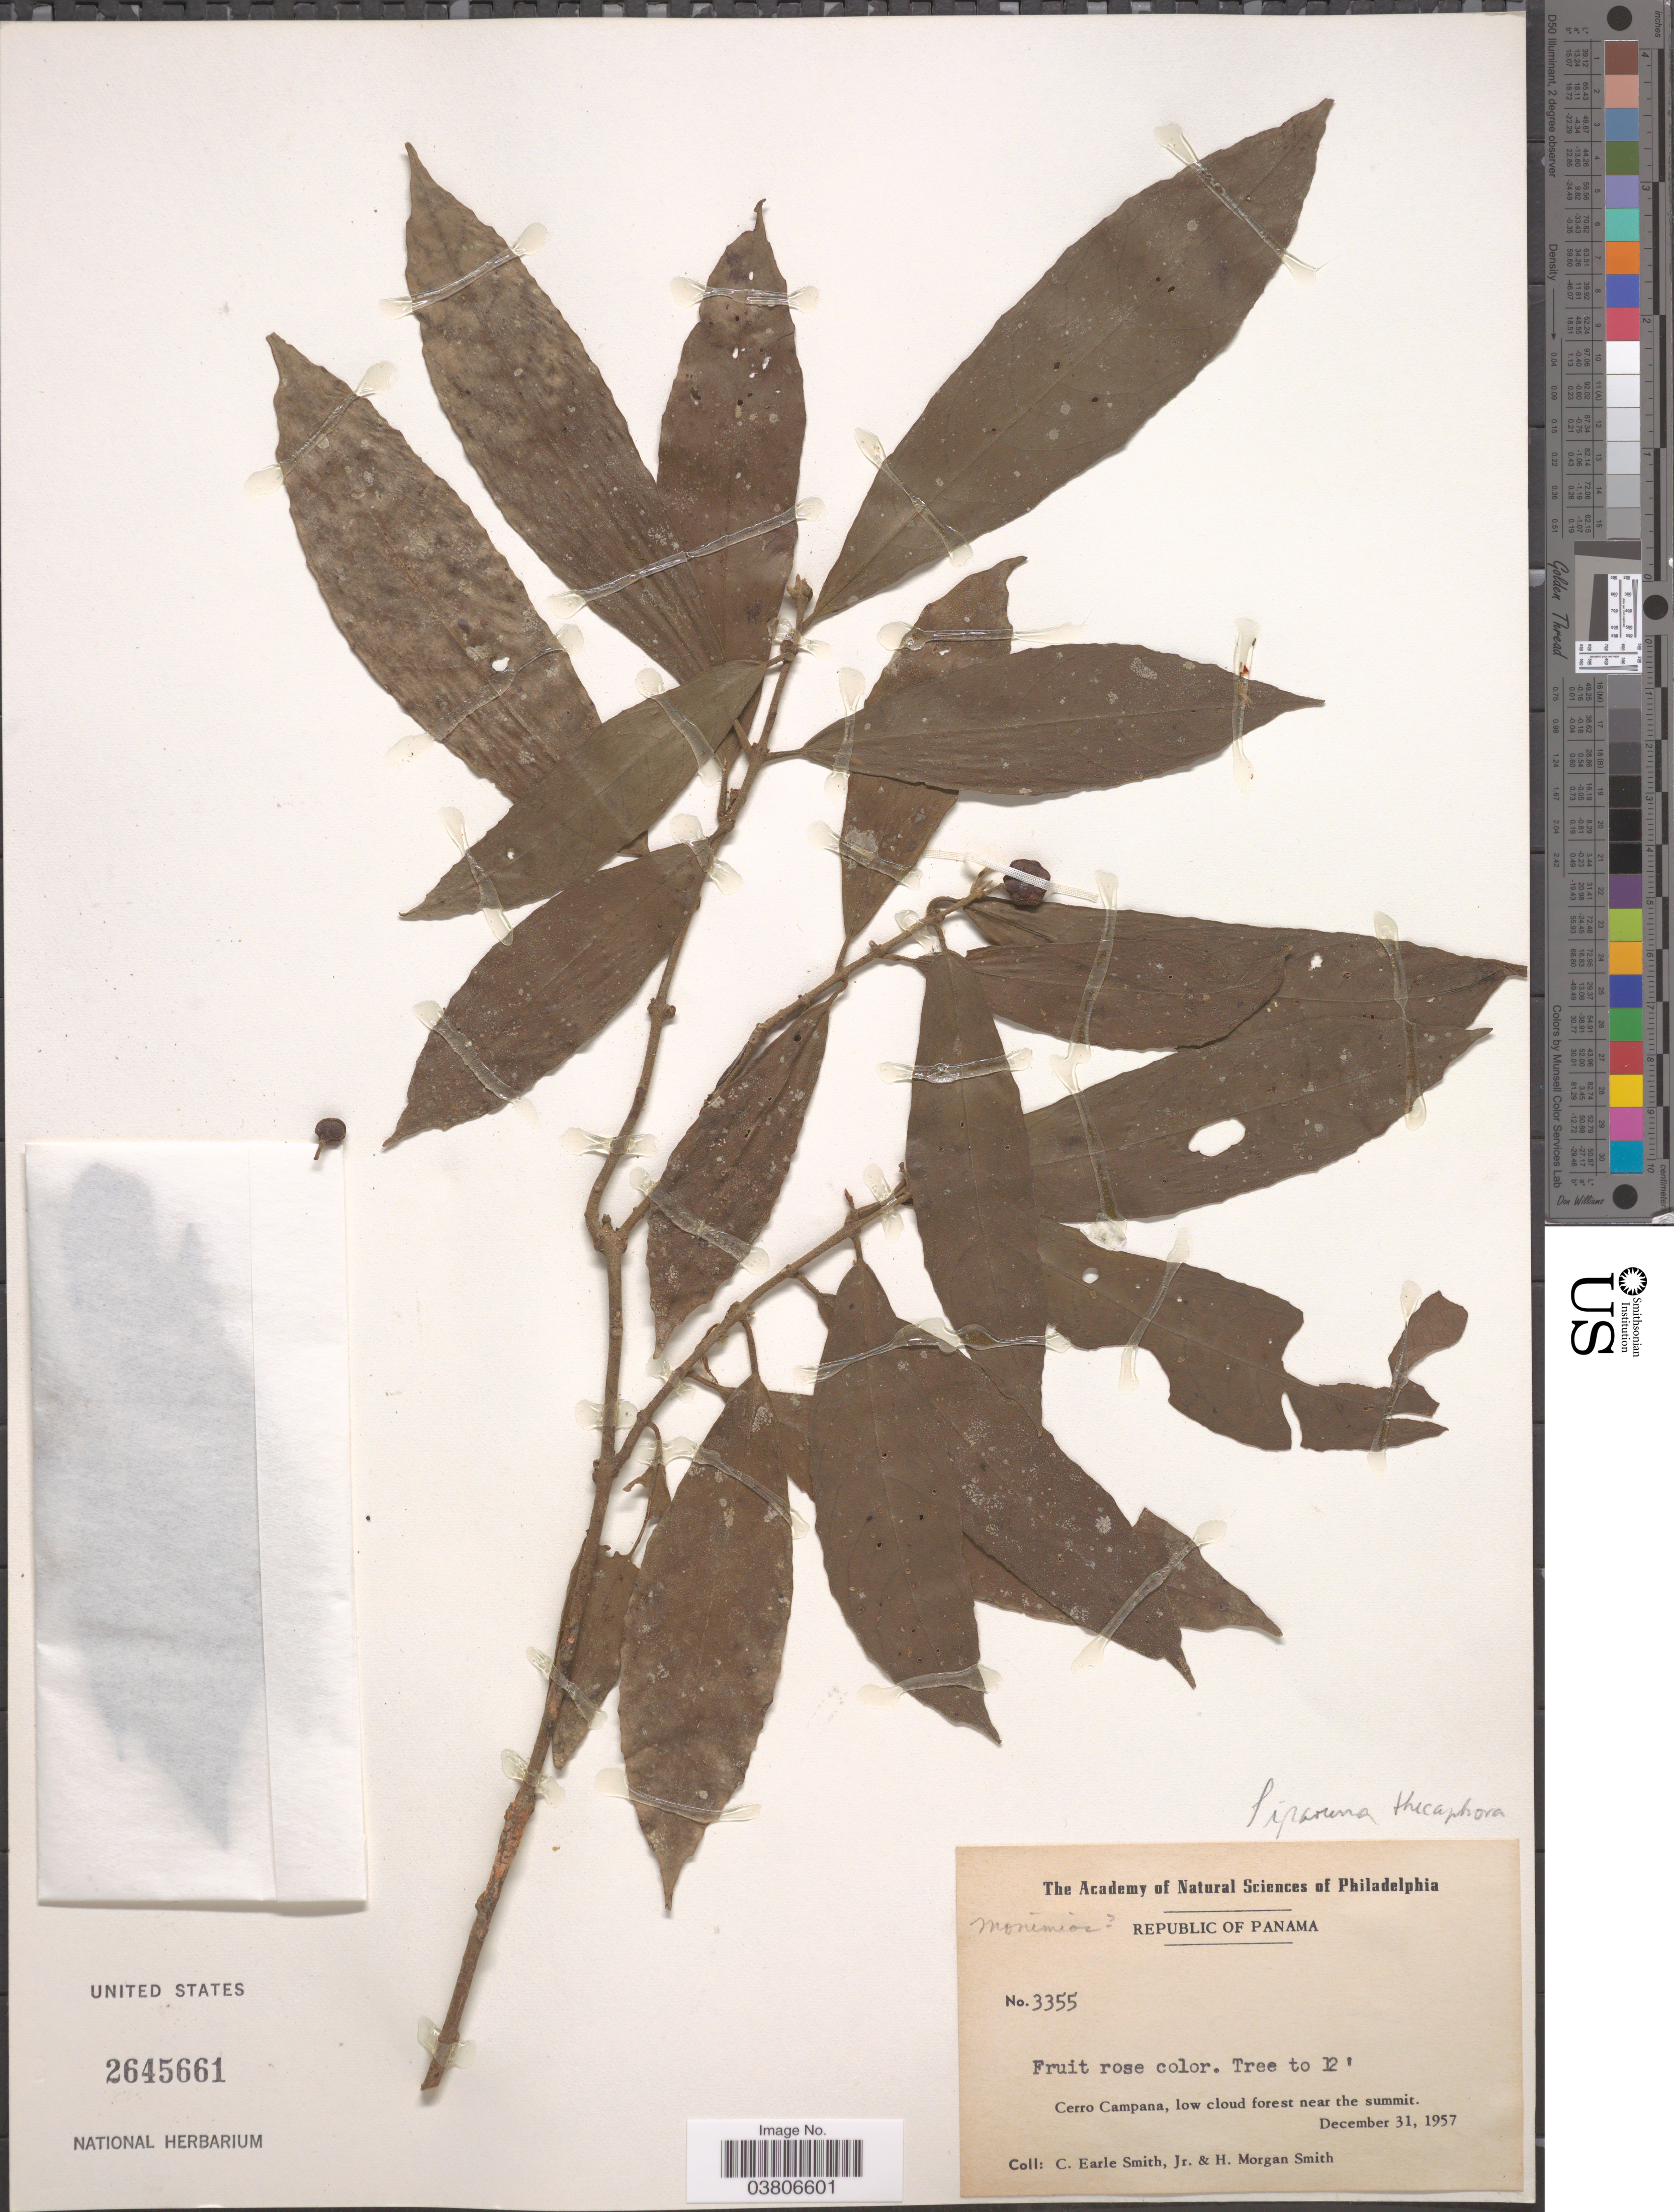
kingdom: Plantae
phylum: Tracheophyta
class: Magnoliopsida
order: Laurales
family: Siparunaceae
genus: Siparuna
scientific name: Siparuna thecaphora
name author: (Poepp. & Endl.) A. DC.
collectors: C. E. Smith Jr. & H. M. Smith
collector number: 3355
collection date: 1957-12-31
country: Panama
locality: Republic of Panama. Cerro Campana, low cloud forest near the summit.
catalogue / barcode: US 2645661